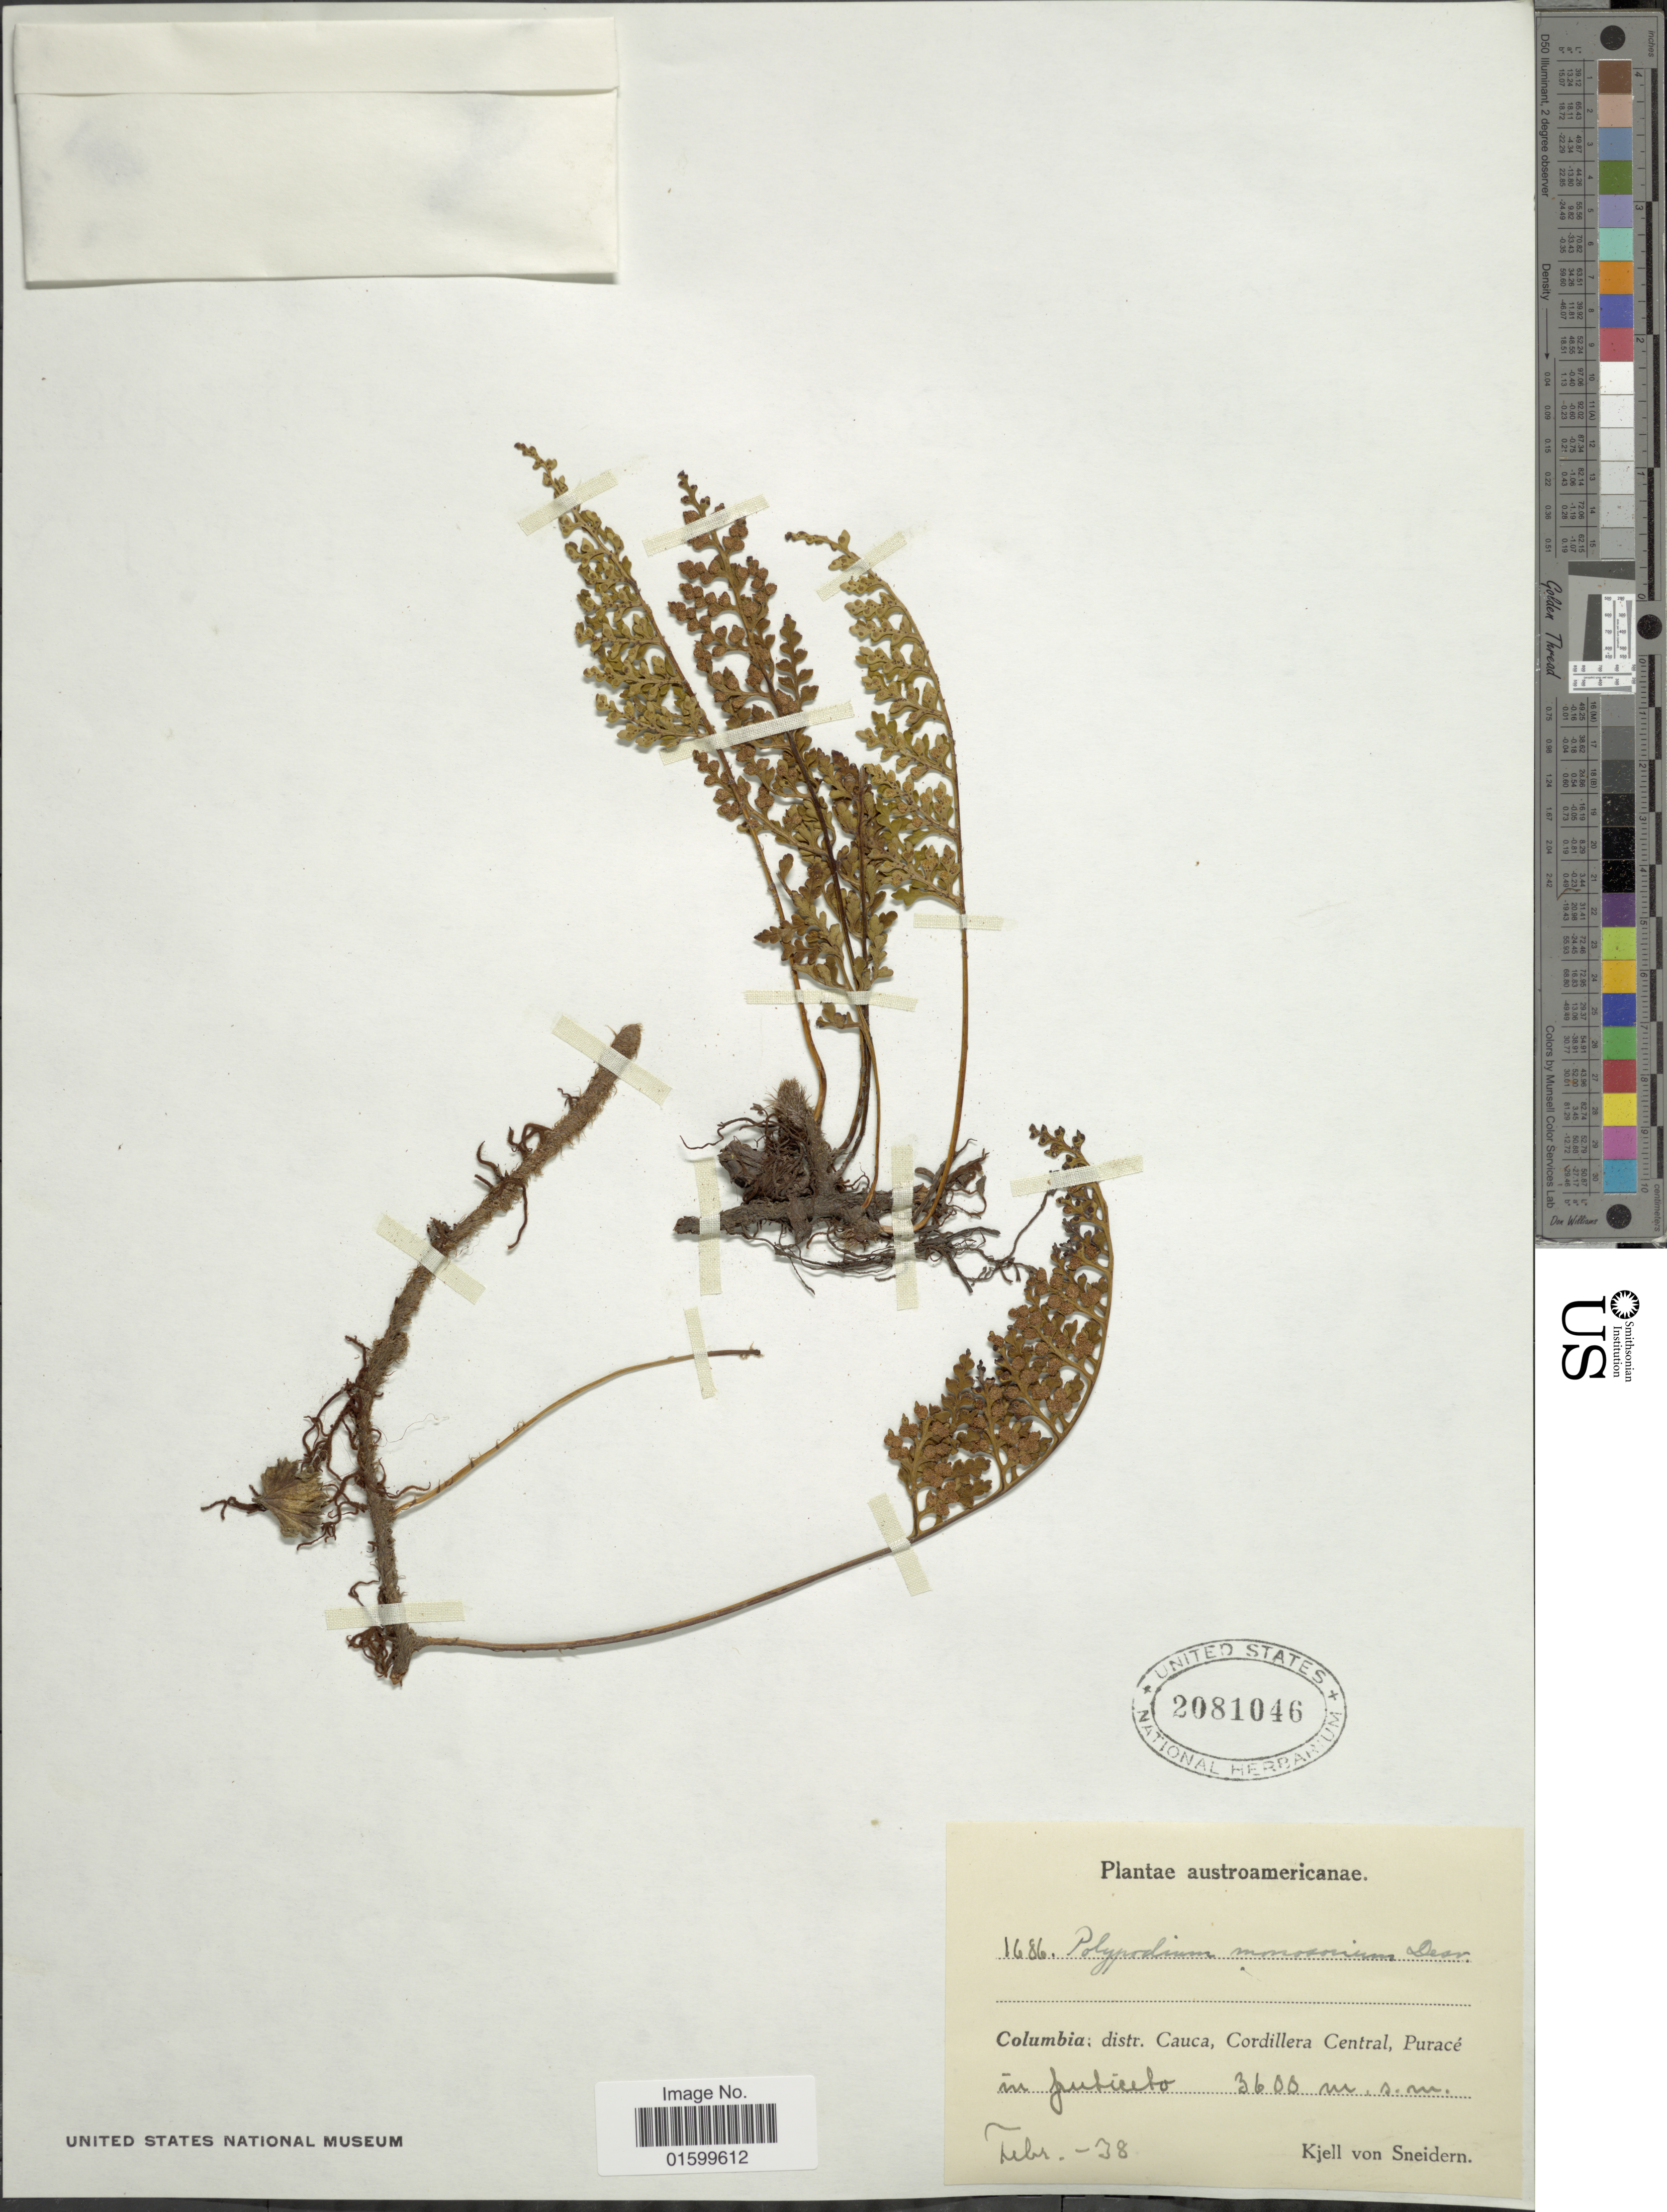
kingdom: Plantae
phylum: Tracheophyta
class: Polypodiopsida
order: Polypodiales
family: Polypodiaceae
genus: Pleopeltis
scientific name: Pleopeltis monosora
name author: (Desv.) A.R. Sm.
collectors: K. von Sneidern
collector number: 1686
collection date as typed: Transcribed d/m/y: /2/38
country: Colombia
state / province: Cauca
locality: Austroamericanae, Colombia: distr. Cauca, Cordillera Central, Purace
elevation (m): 3600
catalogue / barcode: US 2081046